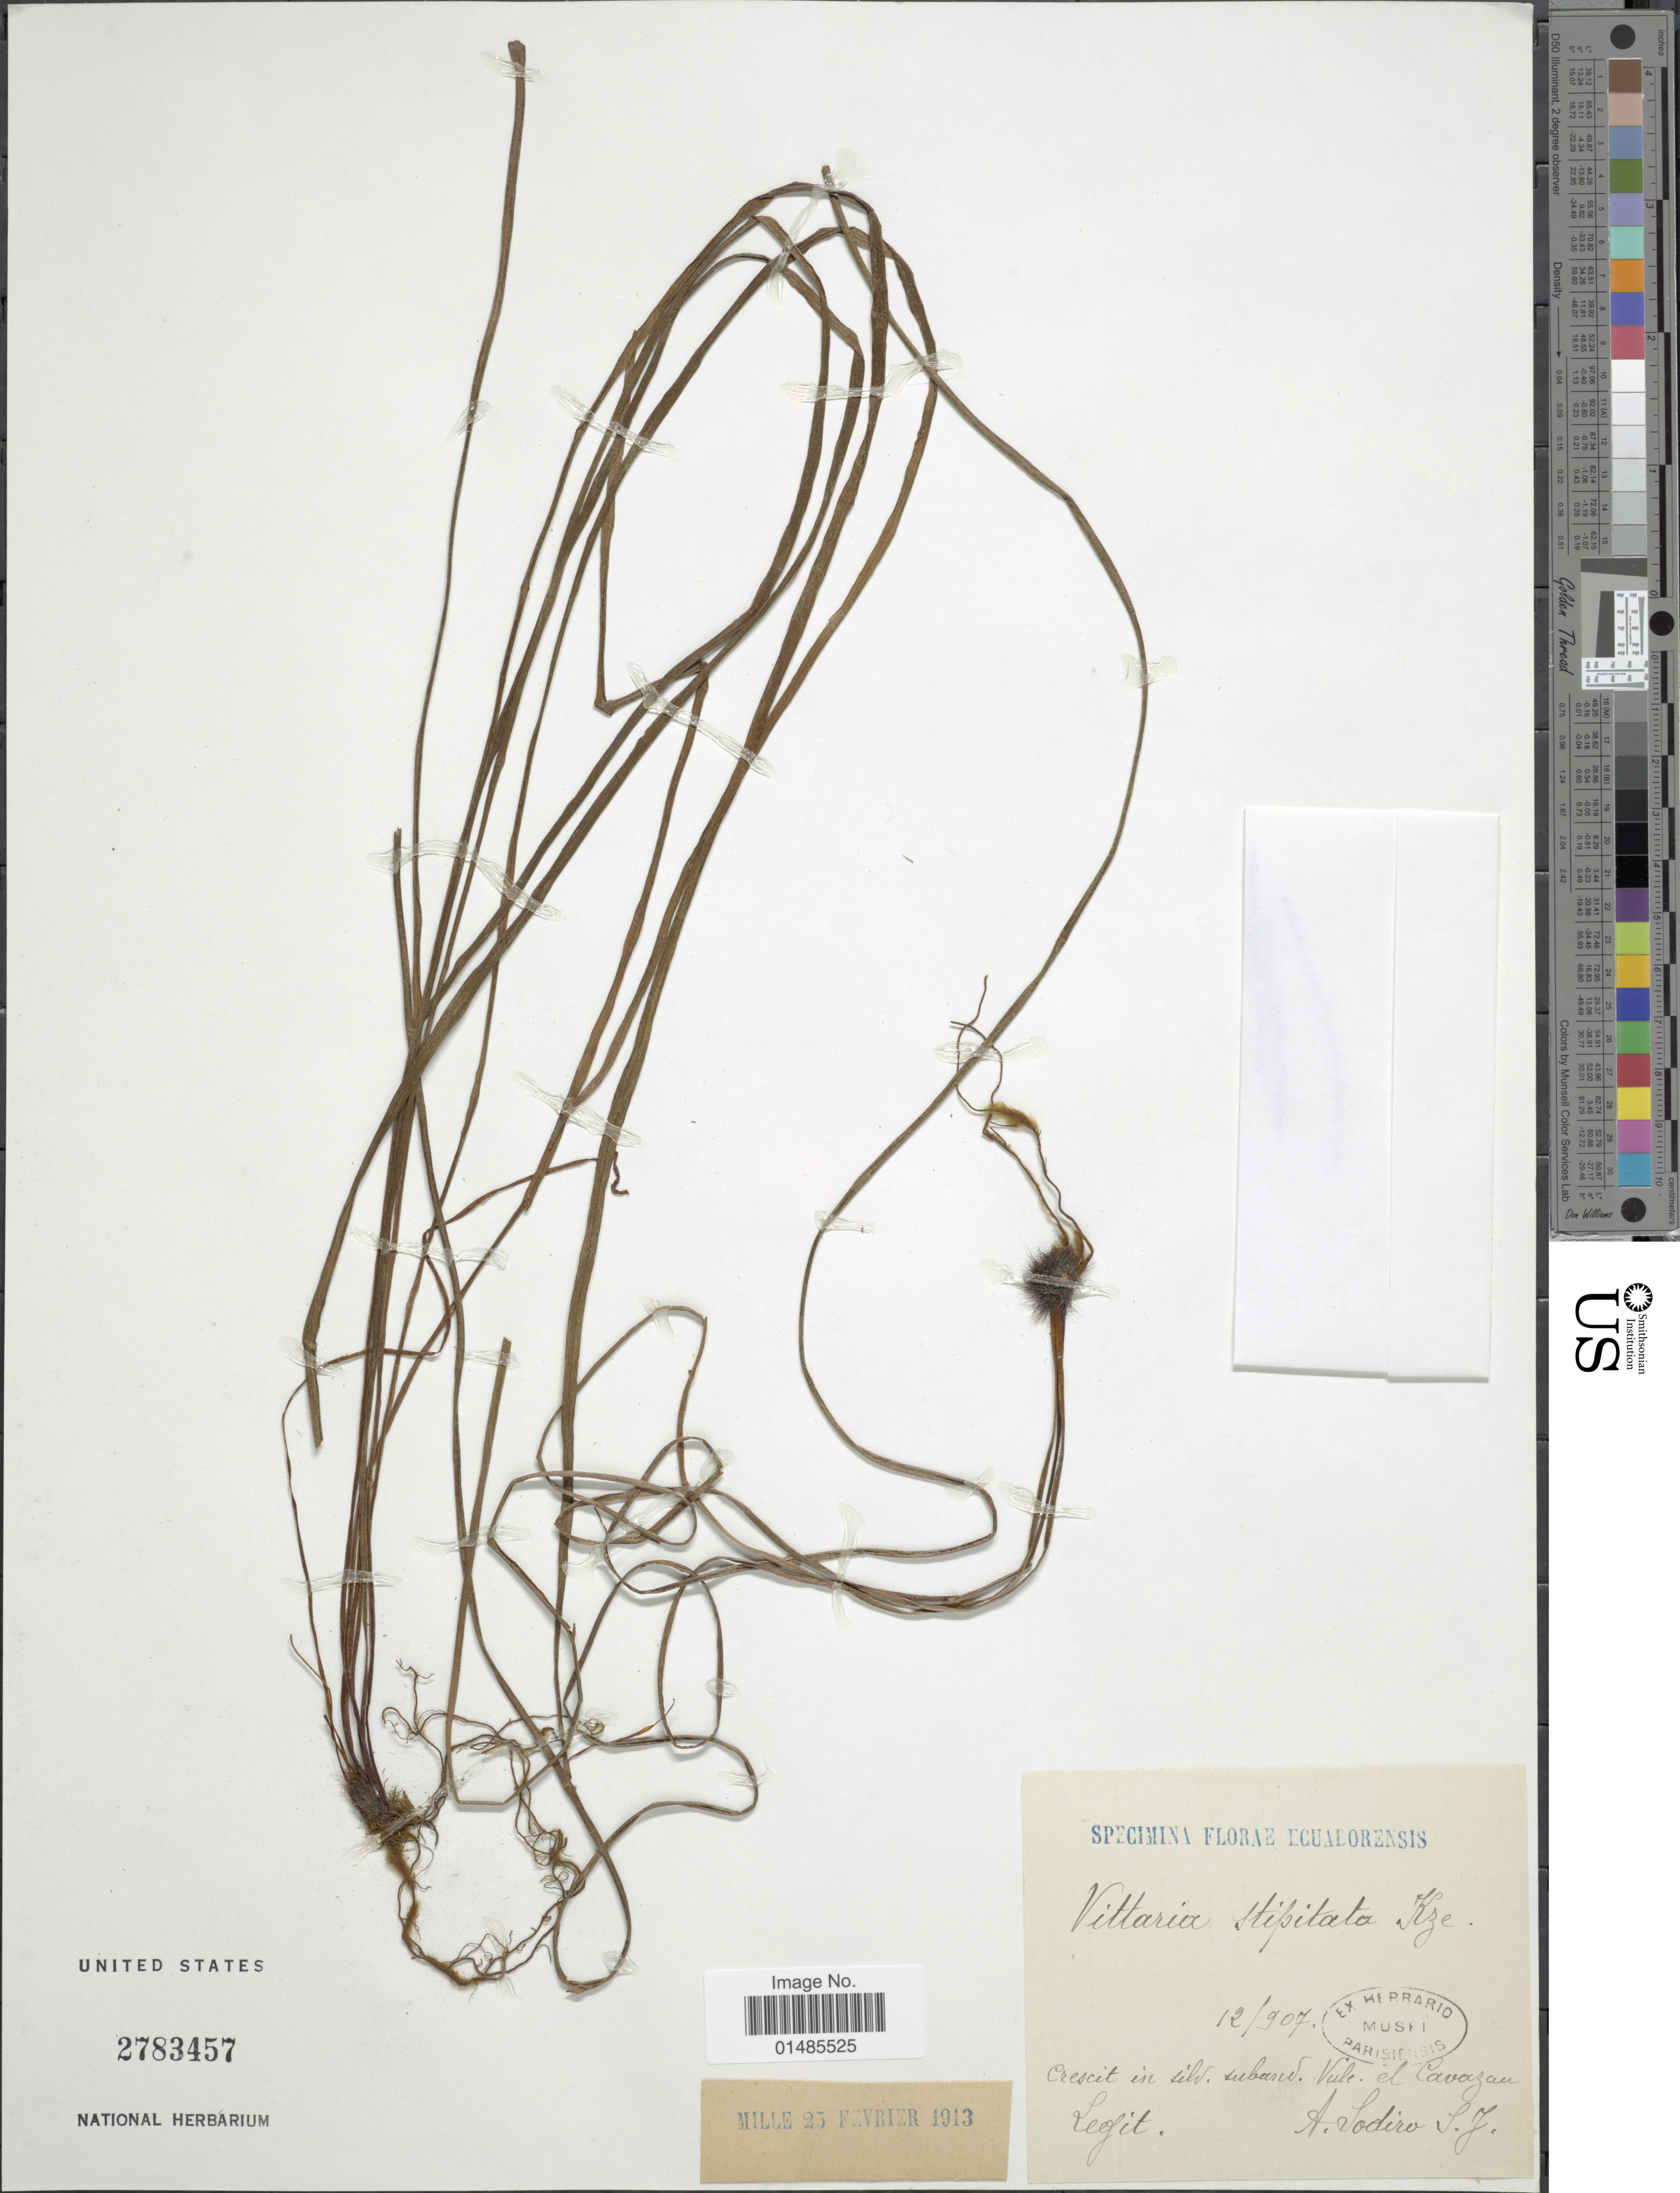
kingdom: Plantae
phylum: Tracheophyta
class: Polypodiopsida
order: Polypodiales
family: Pteridaceae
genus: Radiovittaria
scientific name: Radiovittaria stipitata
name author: (Kunze) E.H. Crane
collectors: A. Sodiro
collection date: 1907-12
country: Ecuador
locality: In silv. suband Vule el Corazon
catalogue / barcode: US 2783457